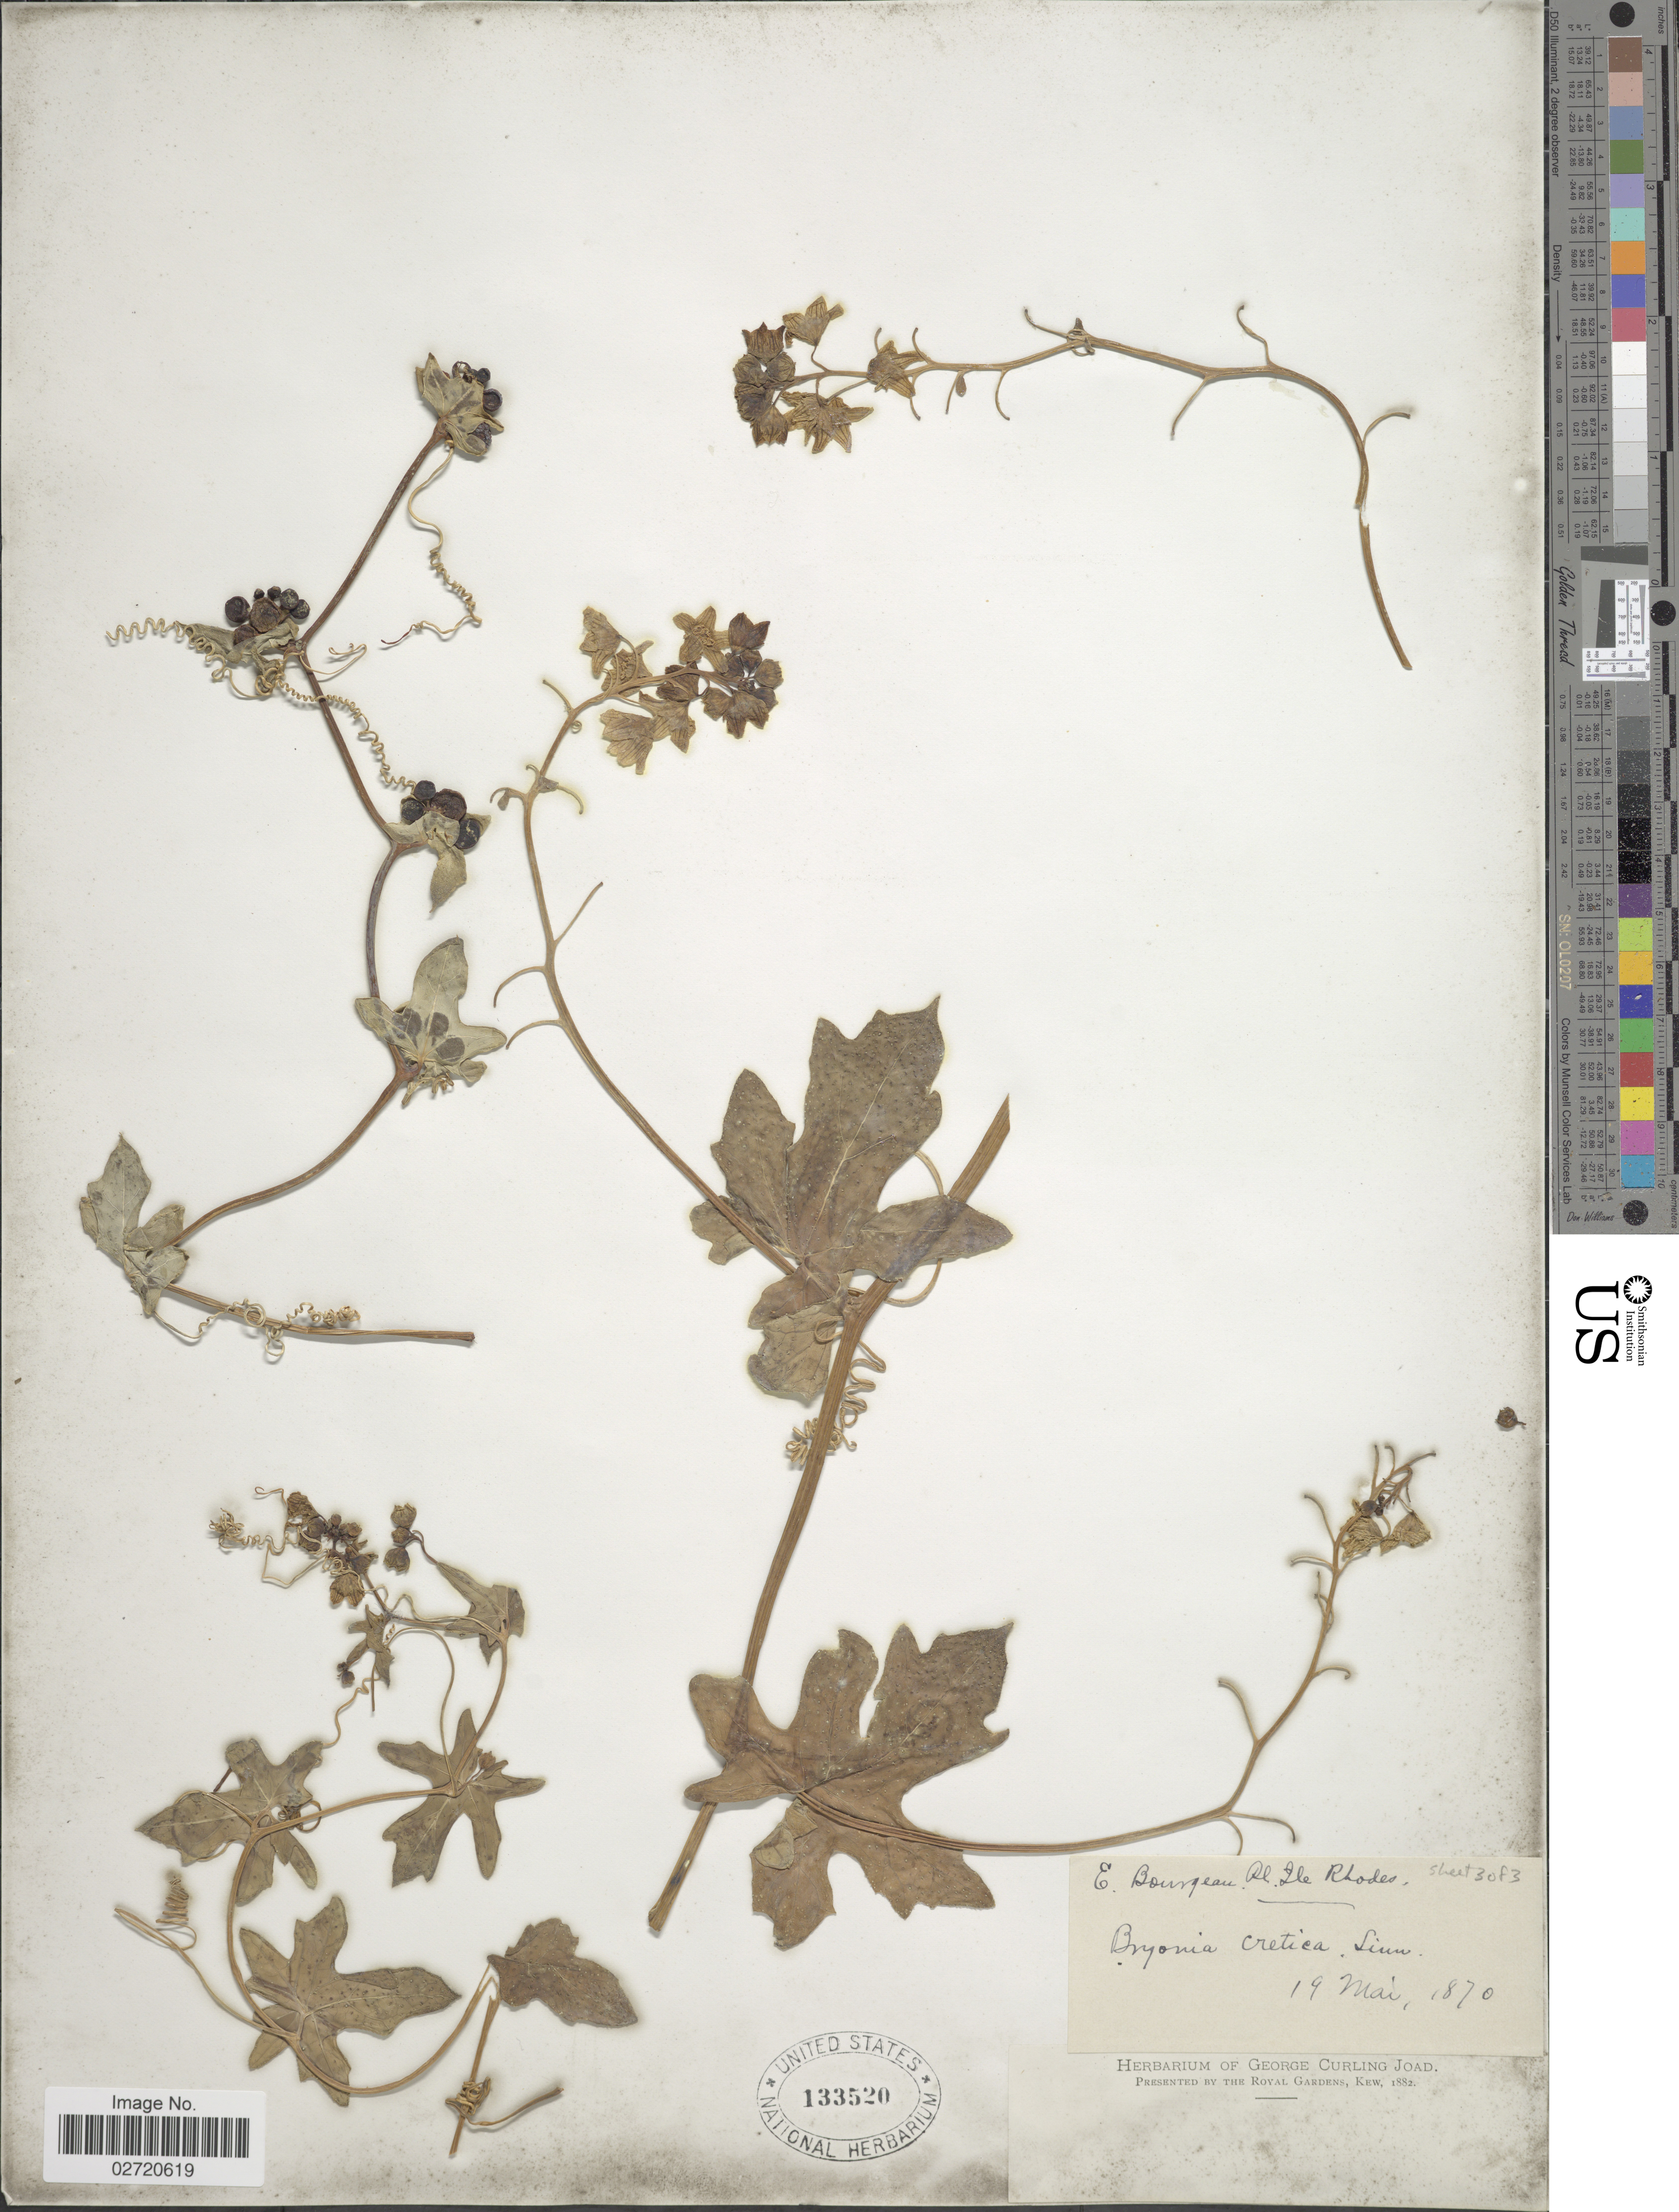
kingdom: Plantae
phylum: Tracheophyta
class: Magnoliopsida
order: Cucurbitales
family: Cucurbitaceae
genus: Bryonia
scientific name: Bryonia cretica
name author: L.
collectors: E. Bourgeau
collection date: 1870-05-19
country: Greece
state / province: South Aegean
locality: Ile Rhodes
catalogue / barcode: US 133520